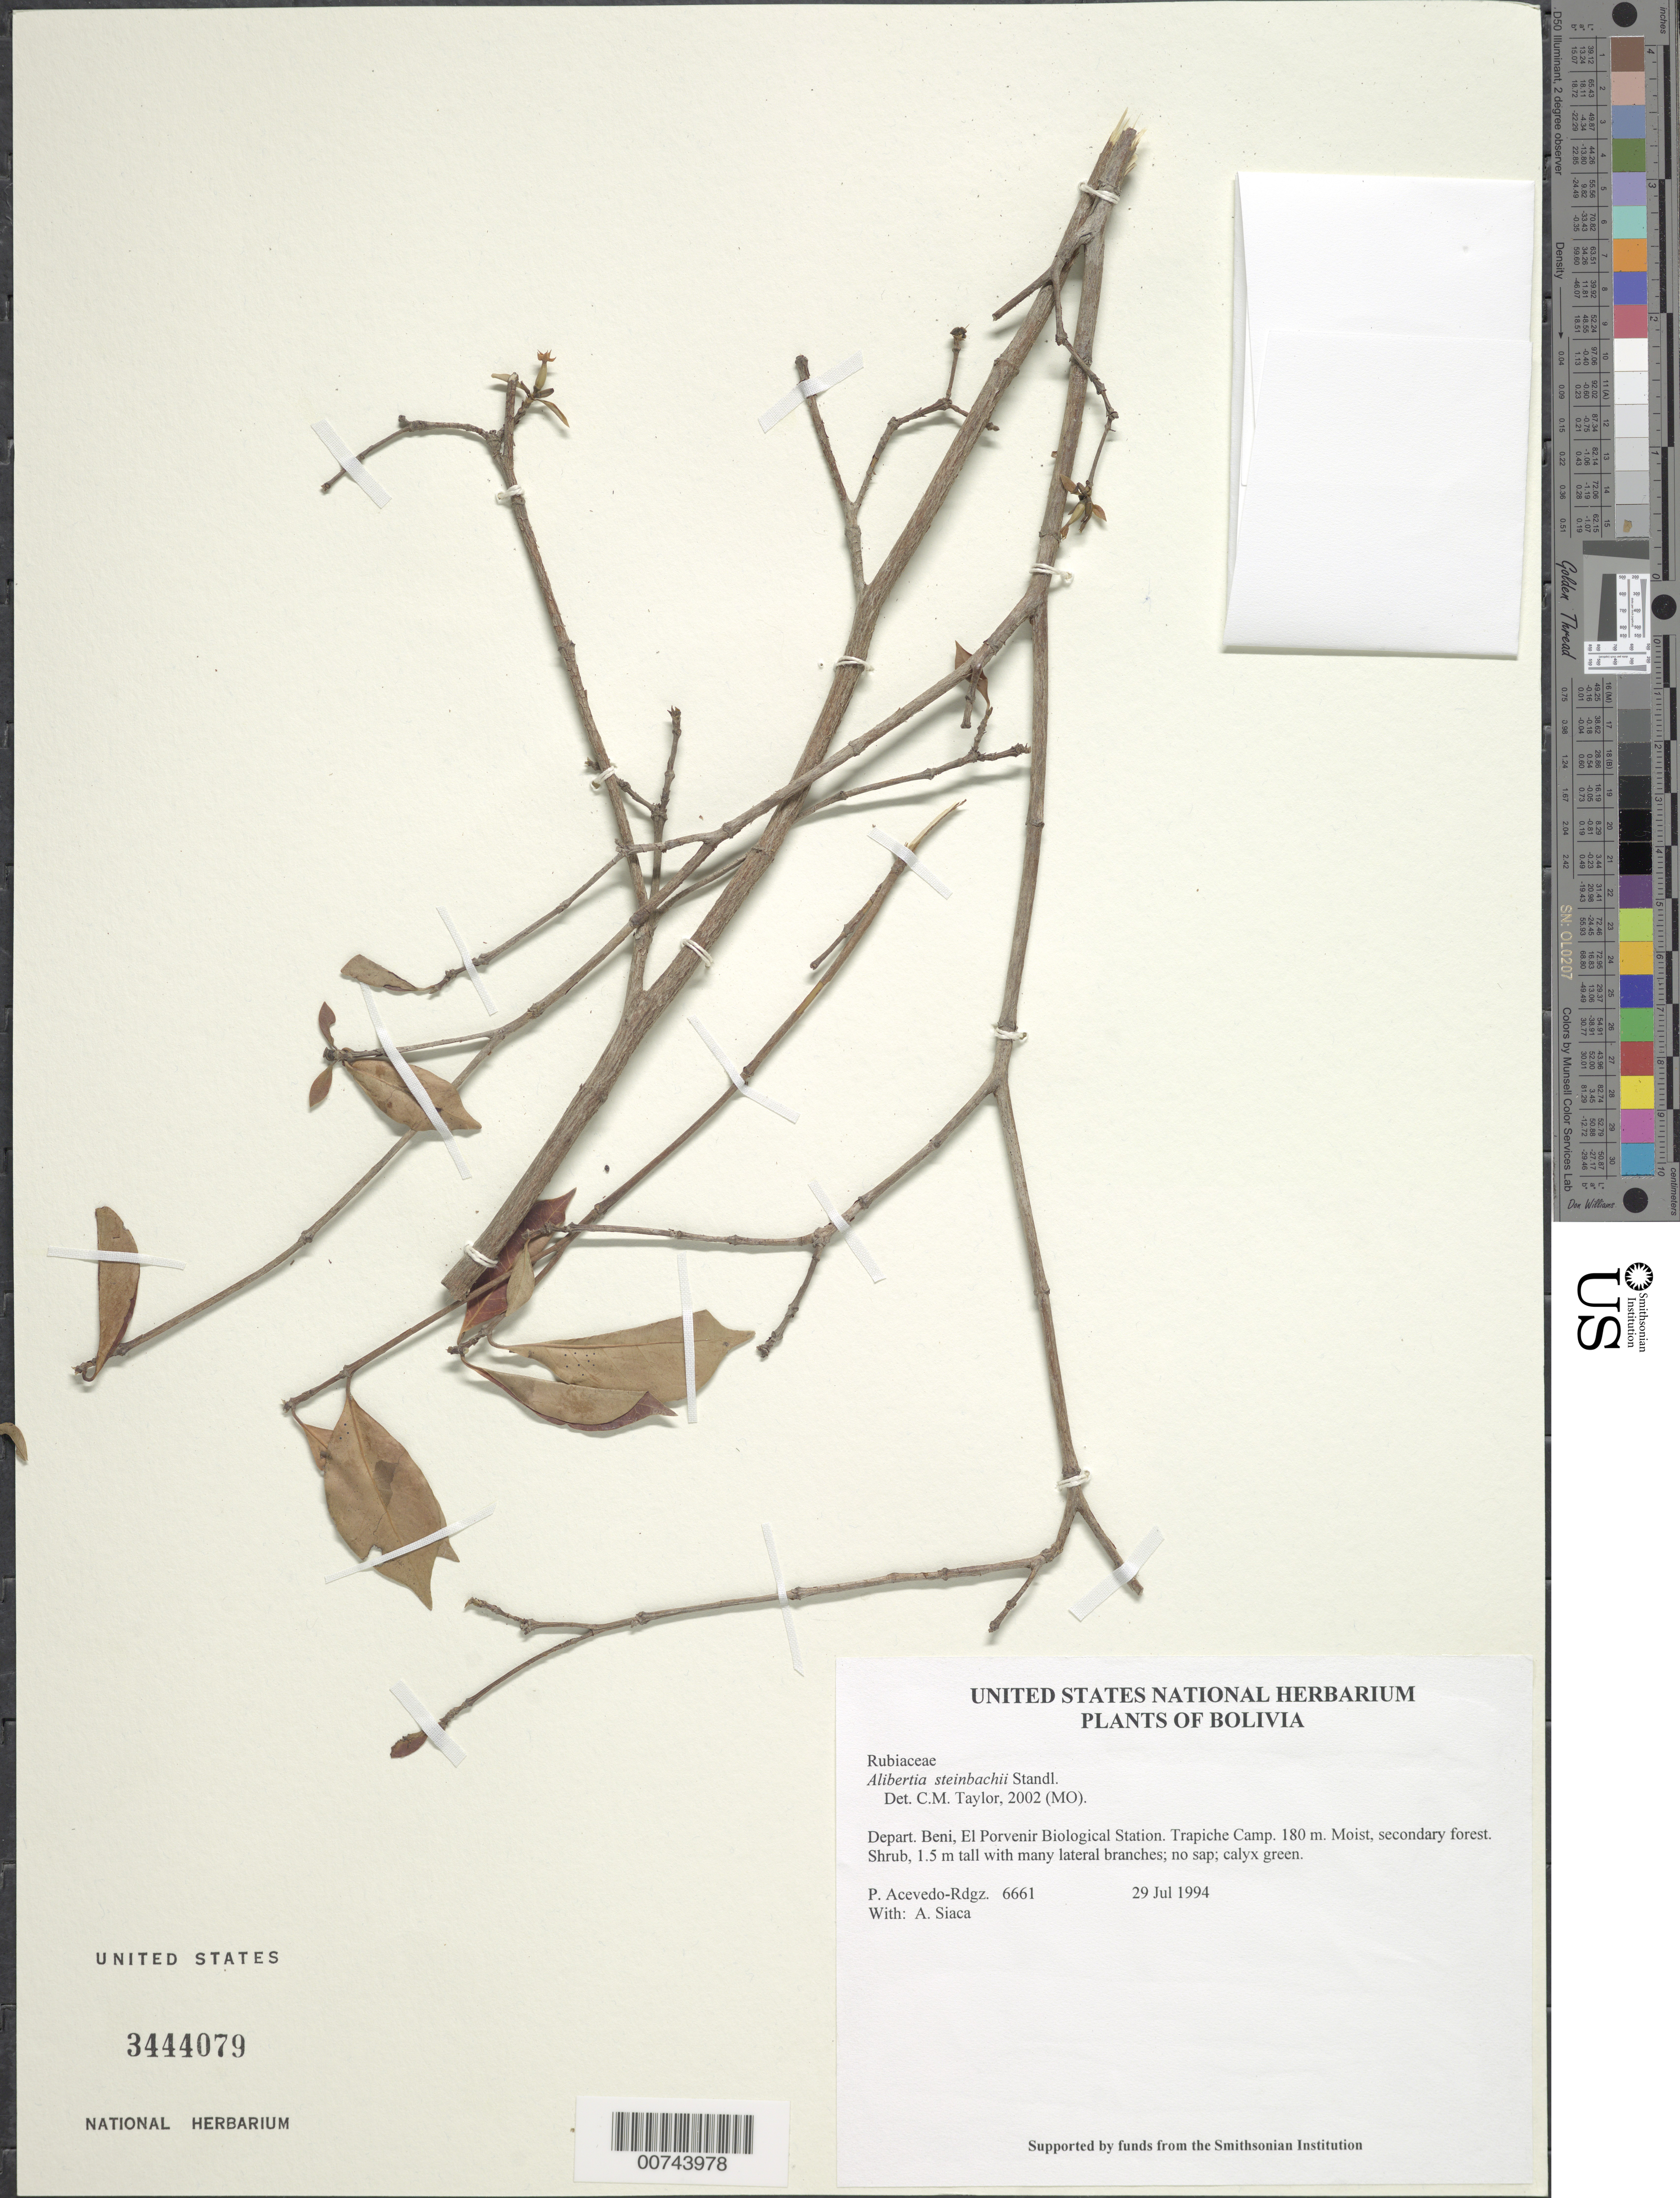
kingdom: Plantae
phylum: Tracheophyta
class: Magnoliopsida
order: Gentianales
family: Rubiaceae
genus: Cordiera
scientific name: Cordiera triflora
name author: A. Rich. ex DC.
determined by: Taylor, Charlotte M.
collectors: P. Acevedo-Rodr. & A. Siaca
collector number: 6661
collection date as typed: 29 Jul 1994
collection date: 1994-07-29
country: Bolivia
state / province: Beni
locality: Depart. Beni, El Porvenir Biological Station. Trapiche Camp.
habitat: Moist, secondary forest.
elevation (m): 180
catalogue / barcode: US 3444079